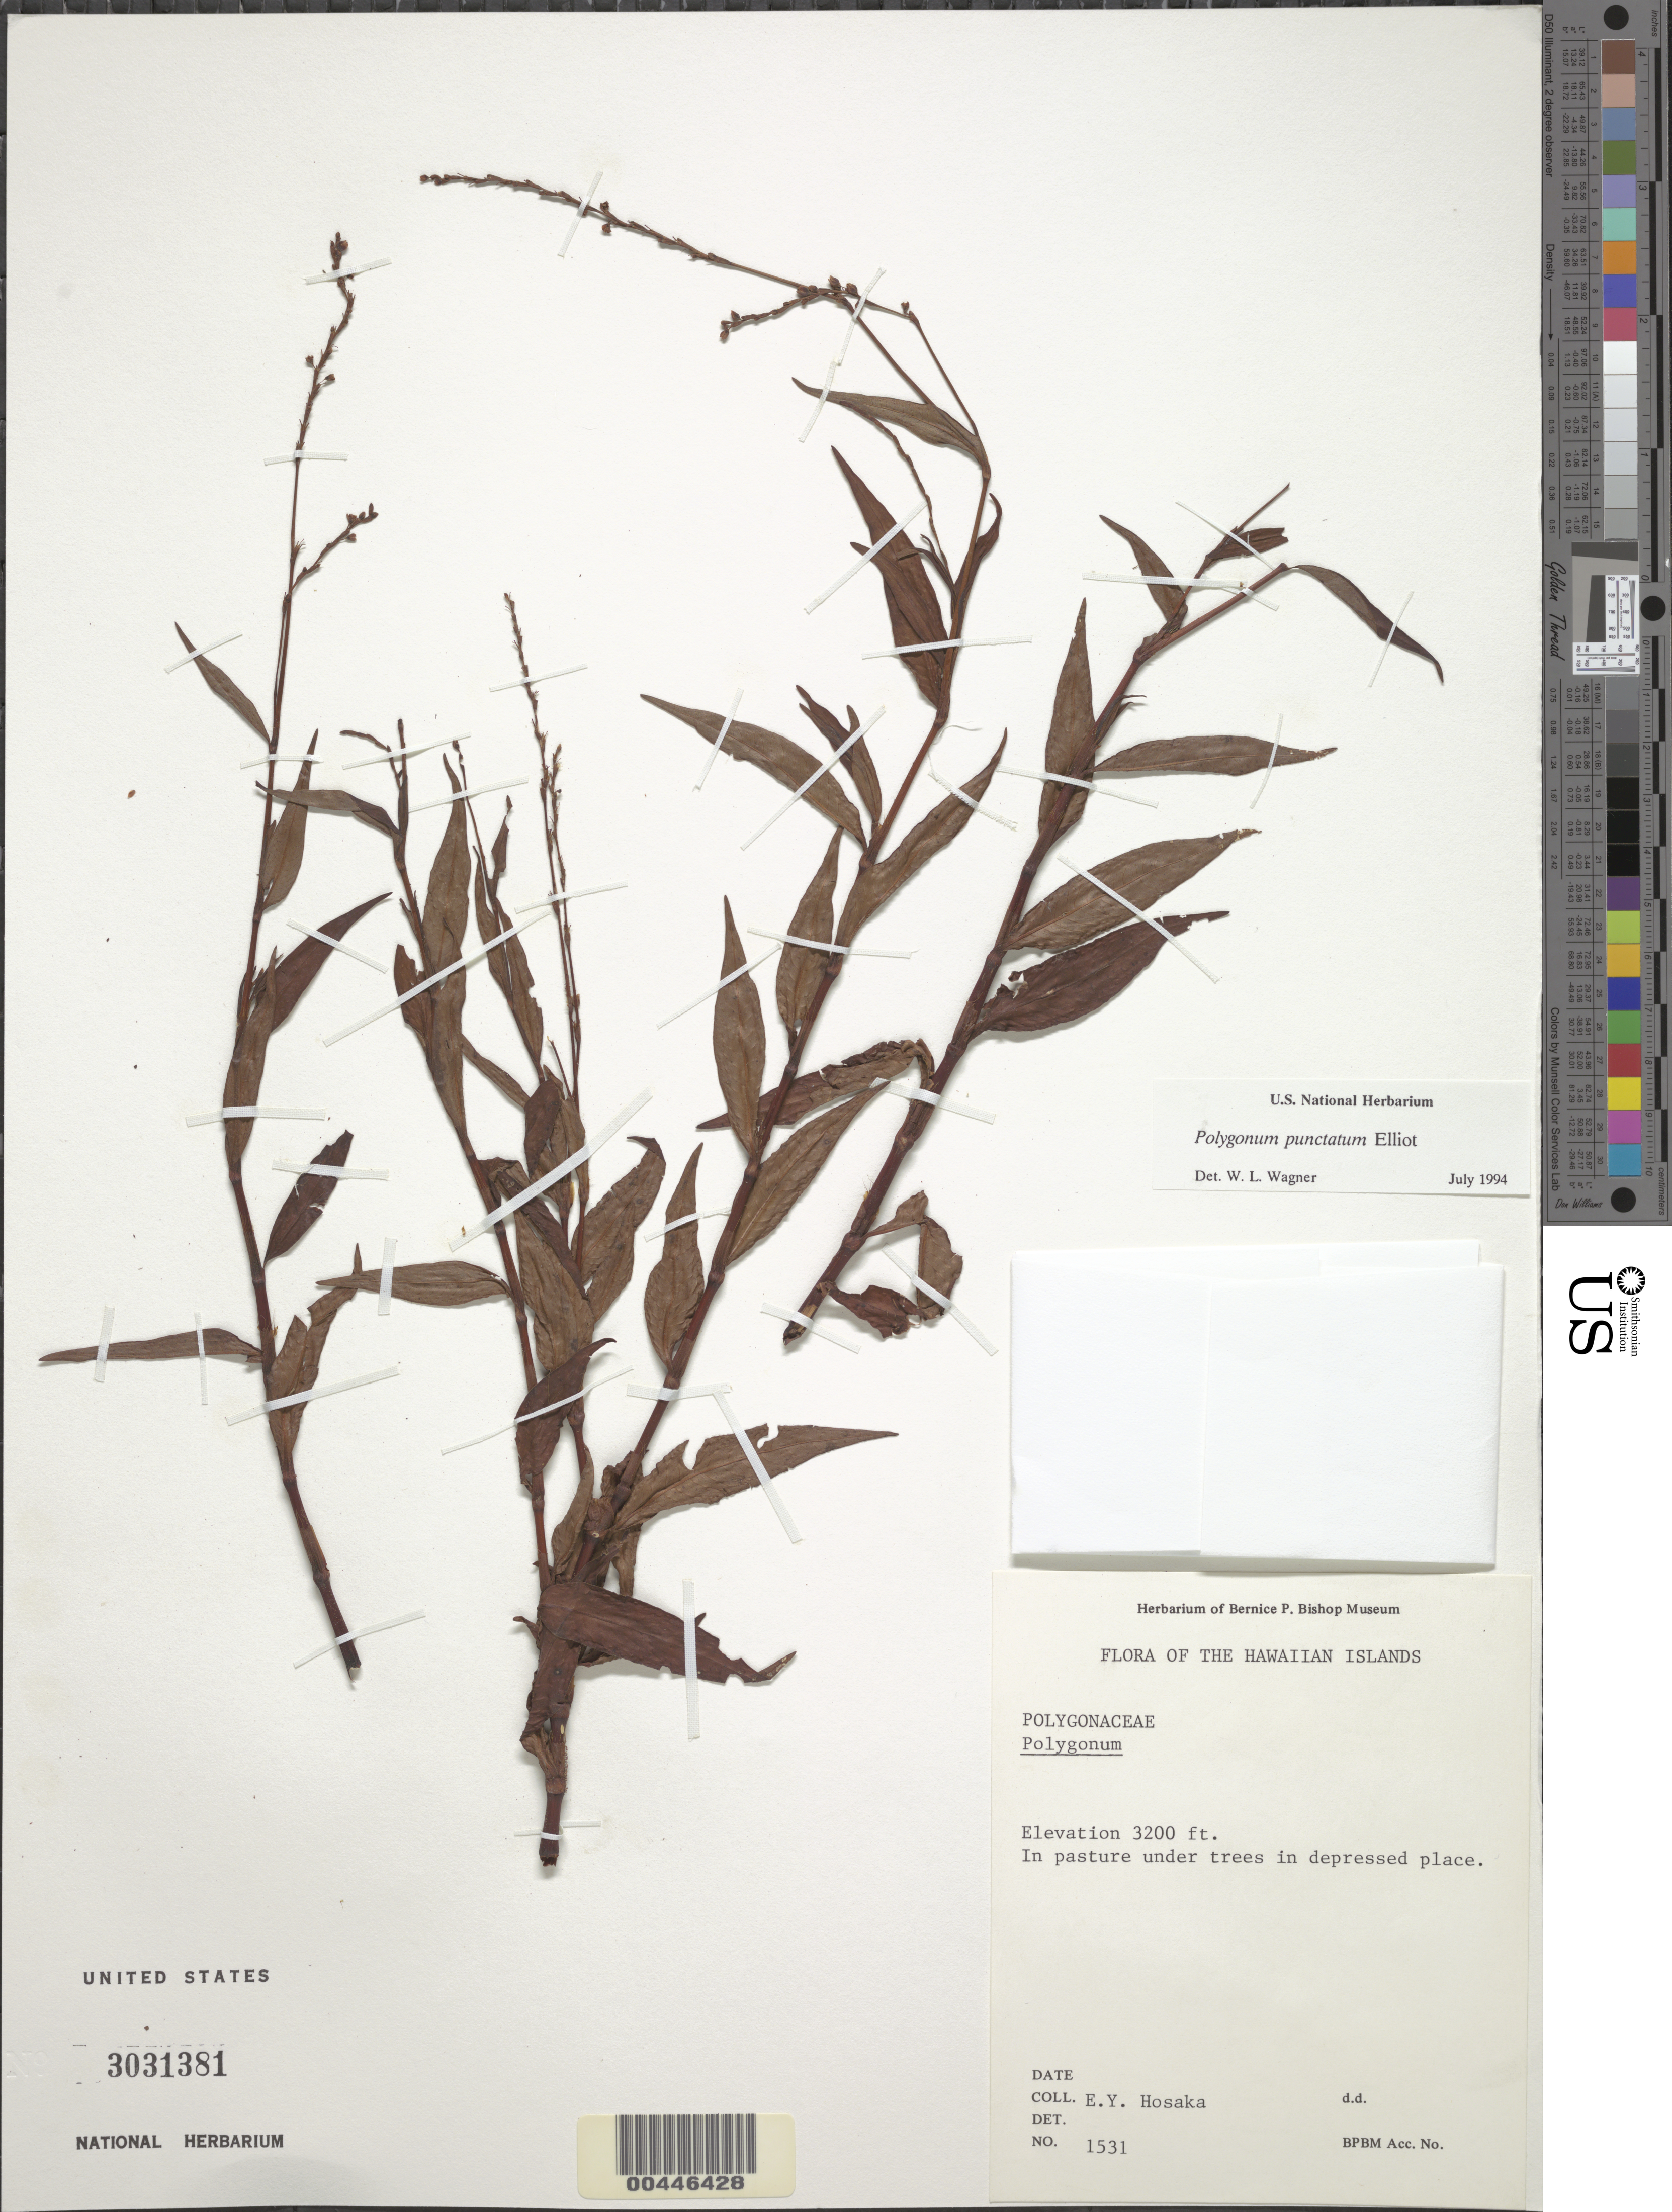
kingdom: Plantae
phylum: Tracheophyta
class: Magnoliopsida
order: Caryophyllales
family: Polygonaceae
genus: Persicaria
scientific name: Persicaria punctata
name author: (Elliott) Small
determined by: Wagner, W. L., (BOT), Smithsonian Institution - National Museum of Natural History (UNITED STATES)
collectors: E. Y. Hosaka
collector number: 1531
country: United States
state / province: Hawaii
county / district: Hawaii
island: Hawaii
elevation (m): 975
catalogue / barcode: US 3031381